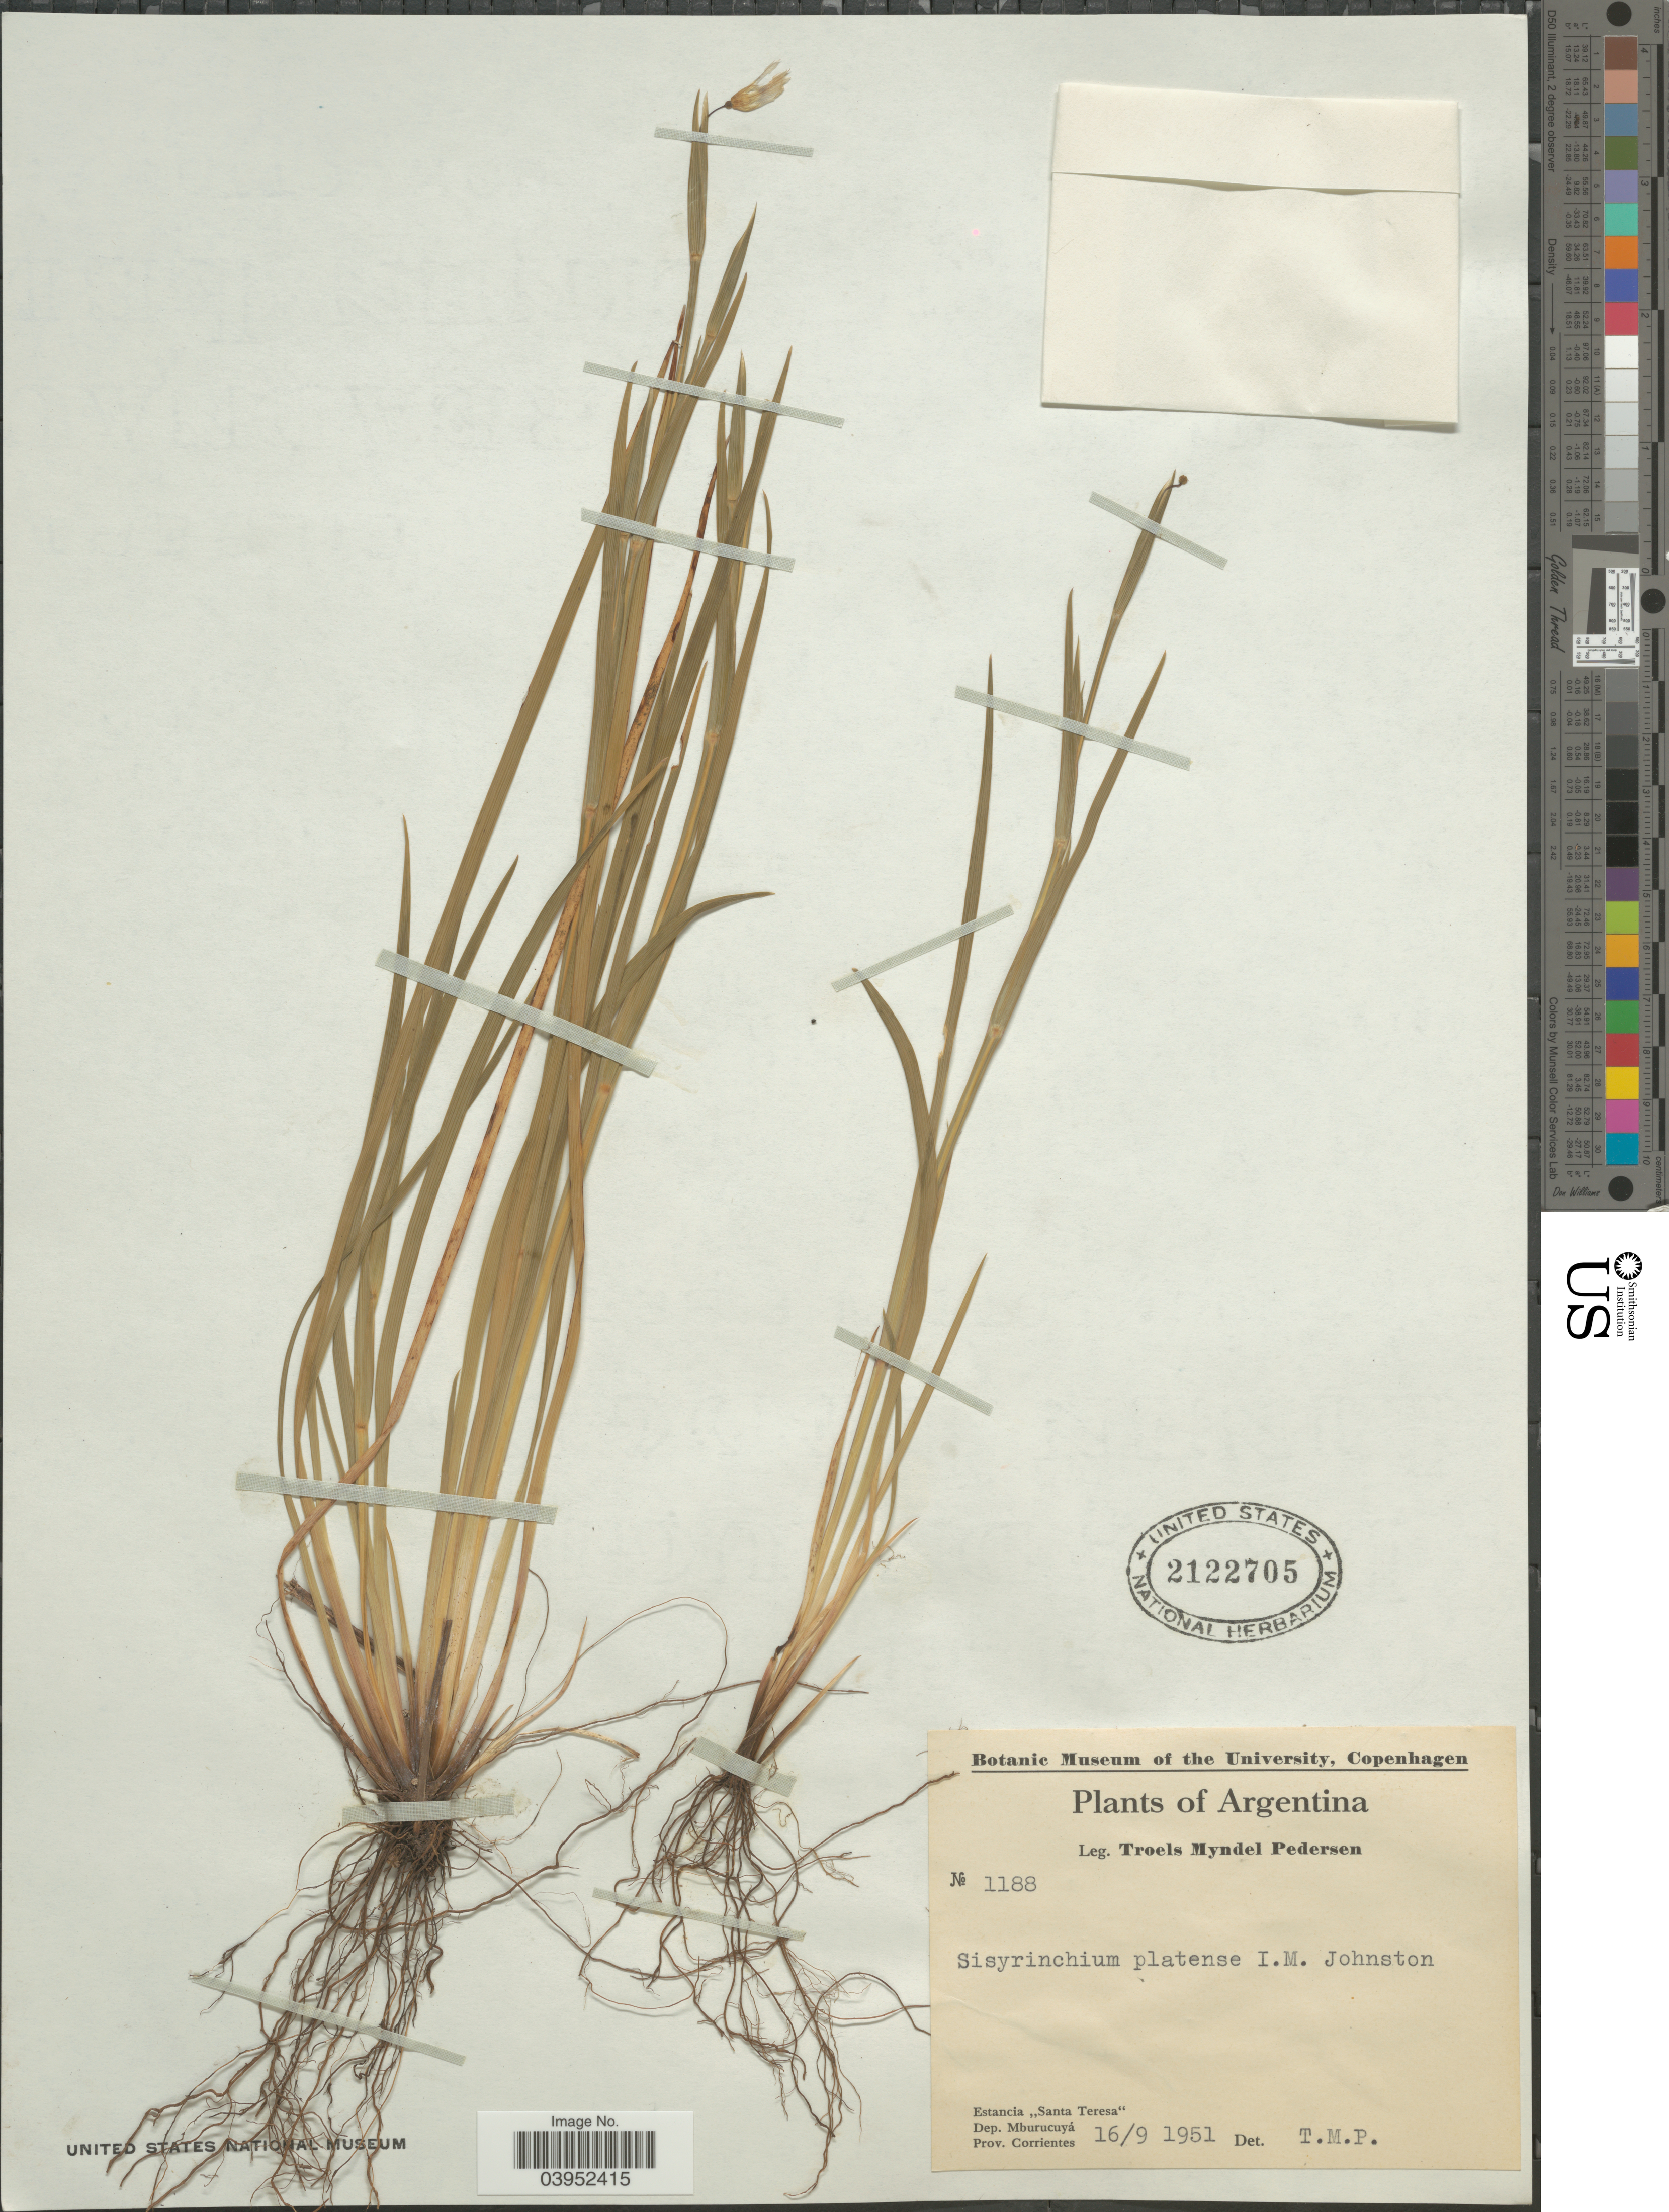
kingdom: Plantae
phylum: Tracheophyta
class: Liliopsida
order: Asparagales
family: Iridaceae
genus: Sisyrinchium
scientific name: Sisyrinchium platense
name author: I.M. Johnst.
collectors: T. Pederson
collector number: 1188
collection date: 1951-09-16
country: Argentina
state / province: Corrientes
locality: Estancia "Santa Teresa". Dep. Mburucuyá.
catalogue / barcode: US 2122705